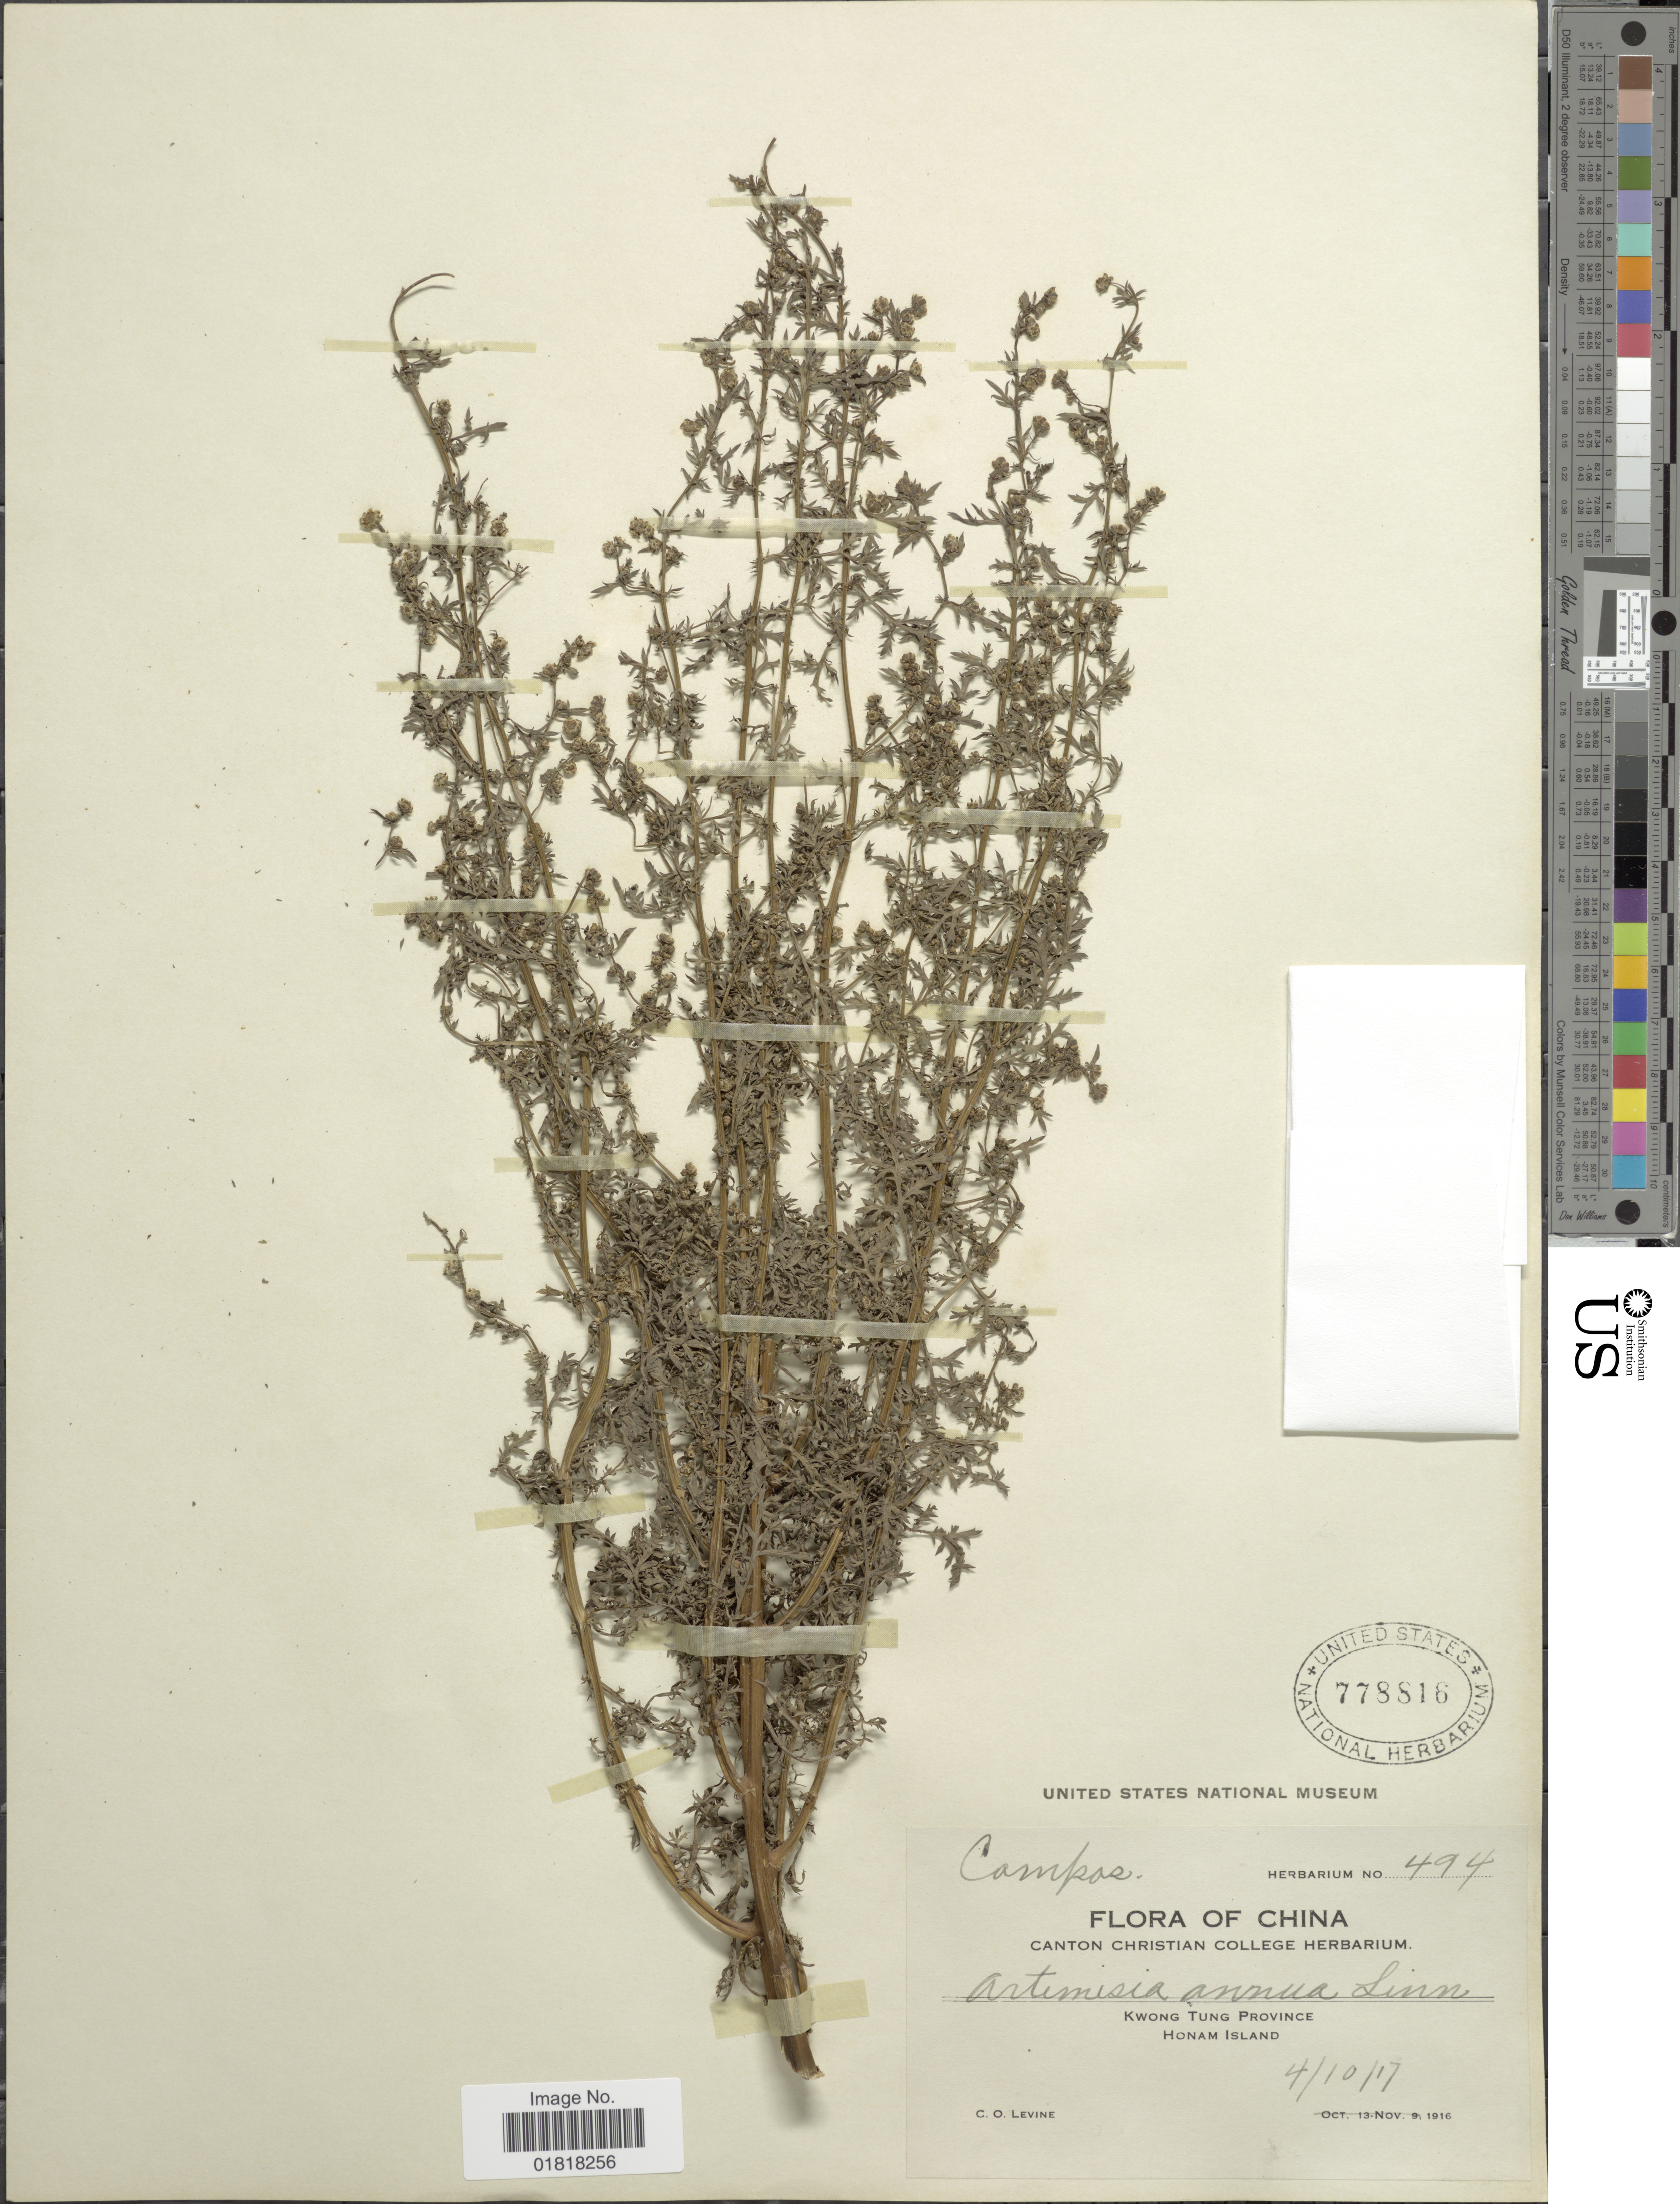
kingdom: Plantae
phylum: Tracheophyta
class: Magnoliopsida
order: Asterales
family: Asteraceae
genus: Artemisia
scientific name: Artemisia annua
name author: L.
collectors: C. O. Levine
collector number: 494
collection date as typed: Transcribed d/m/y: 4/10/17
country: China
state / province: Guangdong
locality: Kwong Tung Province, Honam Island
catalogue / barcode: US 778816